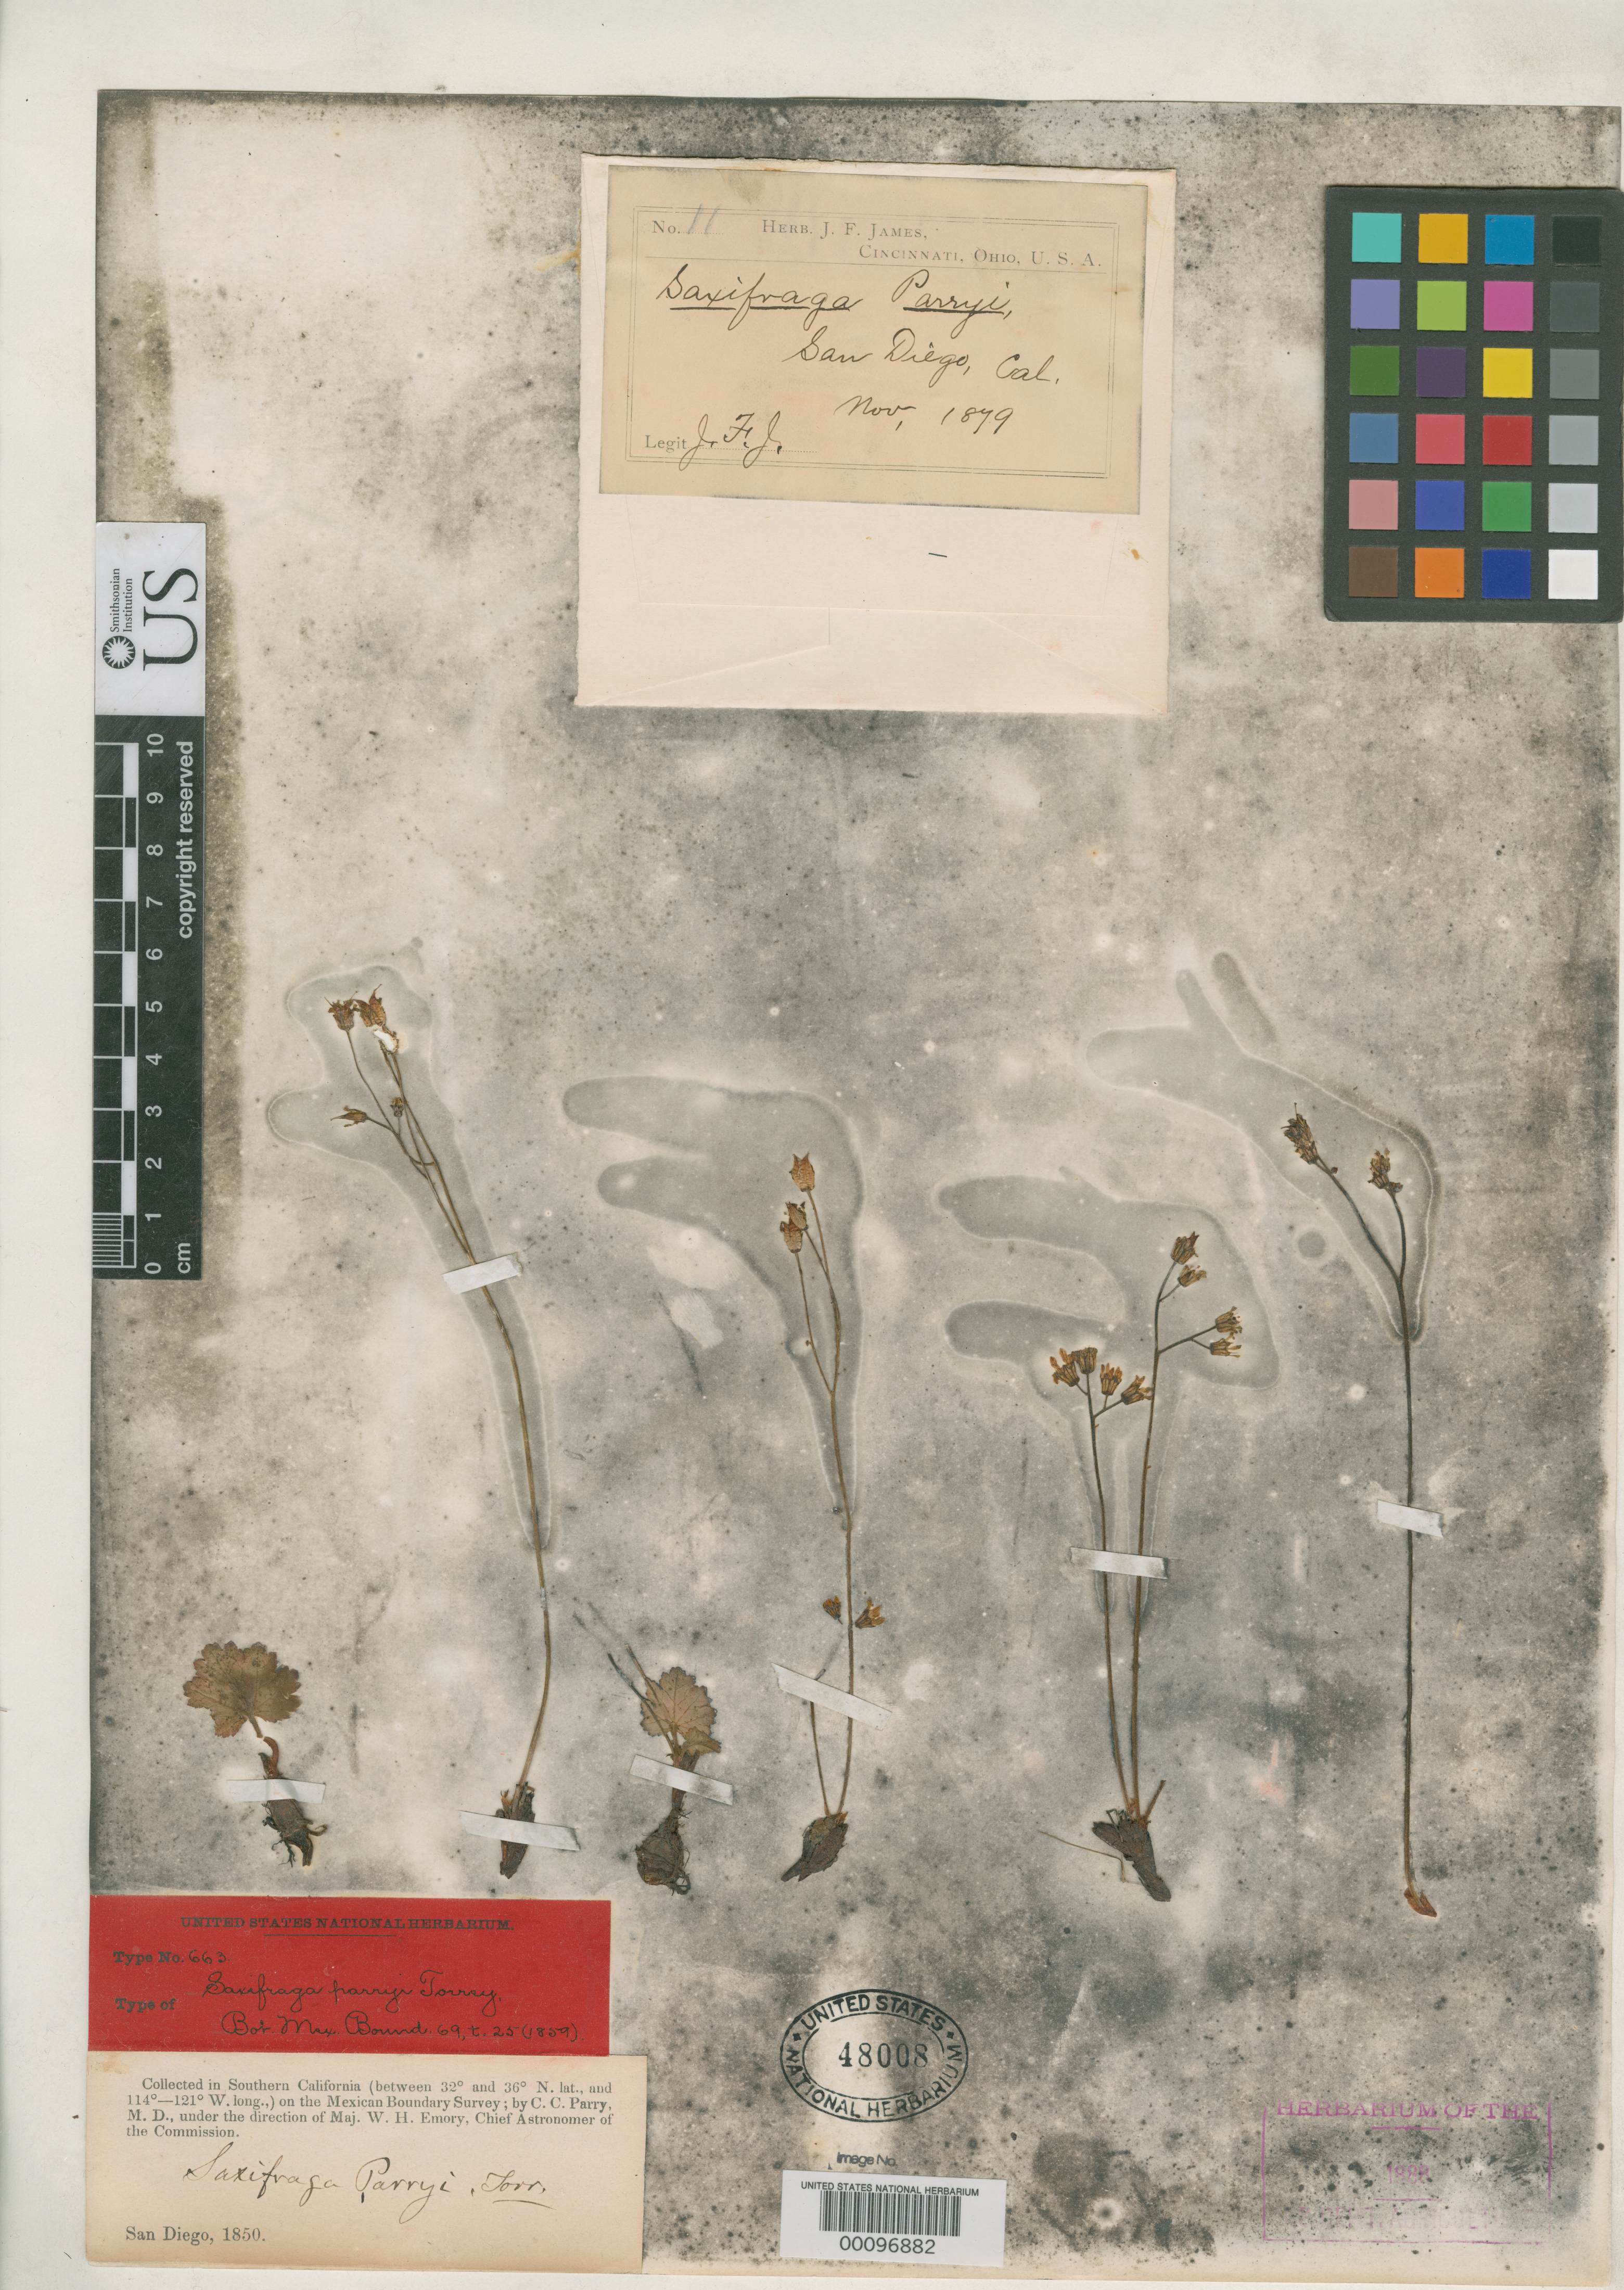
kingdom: Plantae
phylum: Tracheophyta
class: Magnoliopsida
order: Saxifragales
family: Saxifragaceae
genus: Saxifraga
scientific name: Saxifraga parryi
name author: Torr. in Emory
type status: Isotype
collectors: C. C. Parry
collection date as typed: Nov 1850 to -- Dec 1850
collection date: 1850-11/1850-12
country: United States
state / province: California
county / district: San Diego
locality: Near San Diego and San Luis Rey.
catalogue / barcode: US 48008